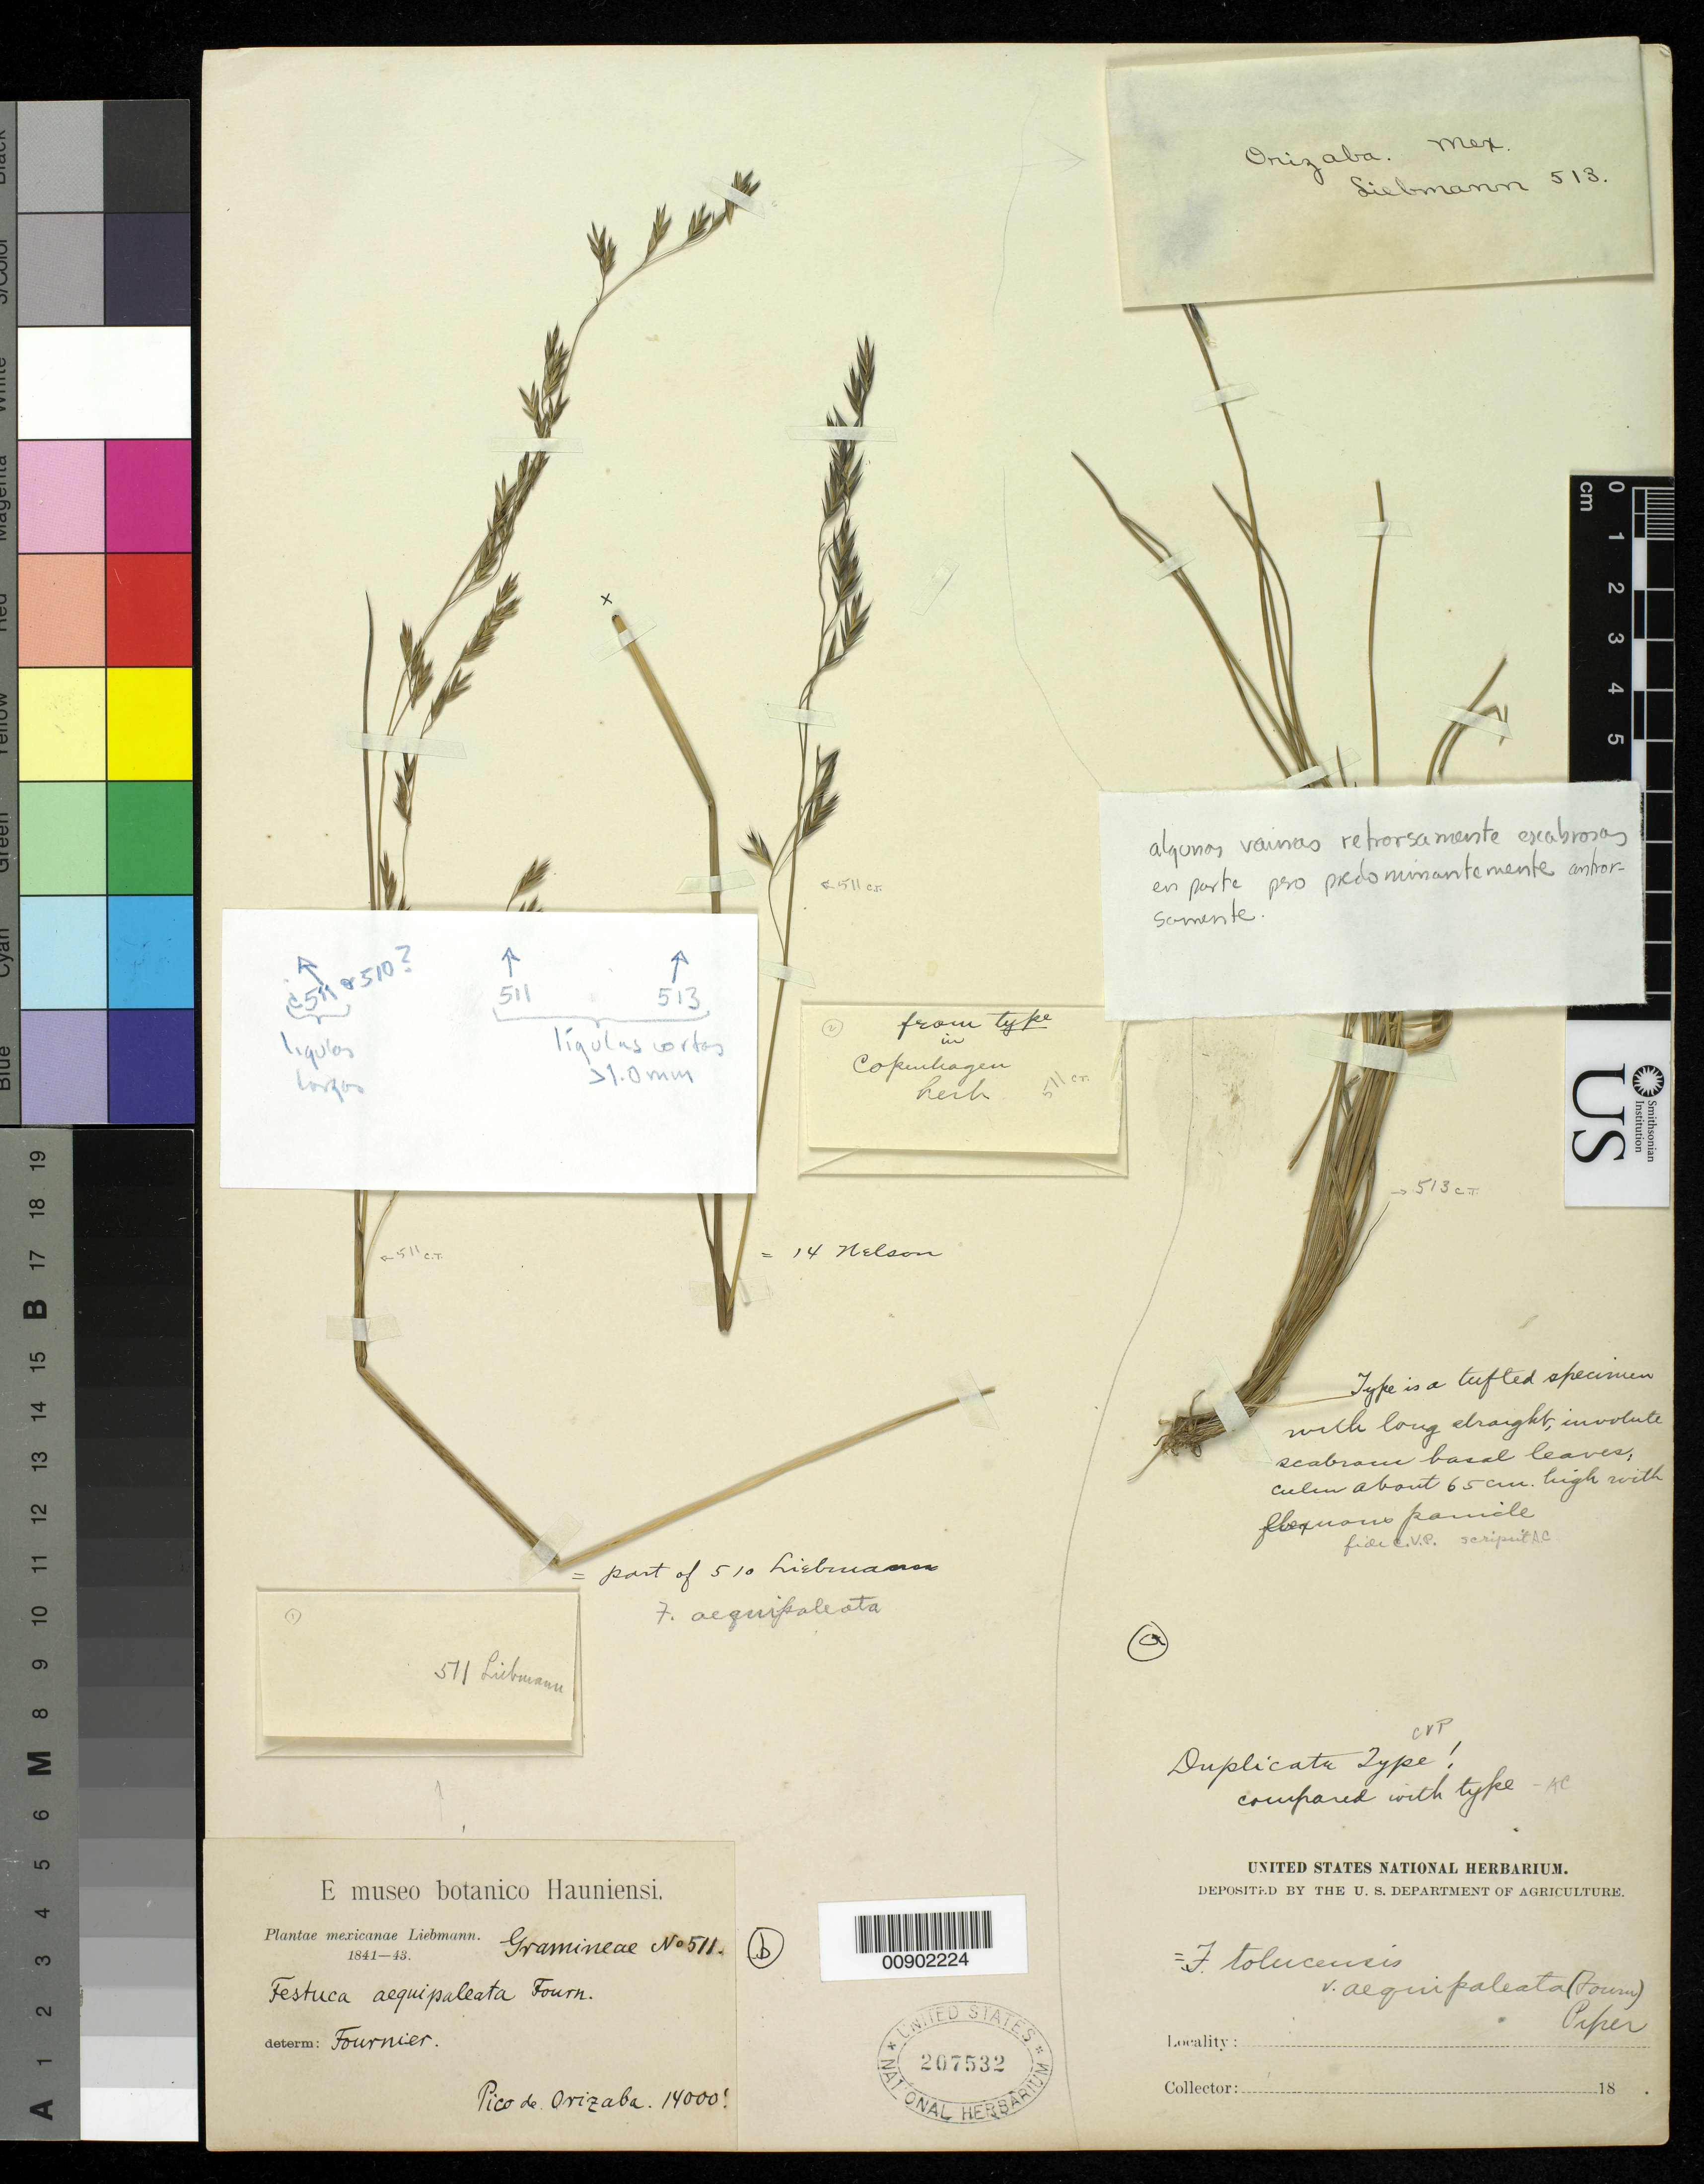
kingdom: Plantae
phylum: Tracheophyta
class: Liliopsida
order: Poales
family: Poaceae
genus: Festuca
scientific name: Festuca aequipaleata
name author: E. Fourn. in Hemsl.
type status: Syntype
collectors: F. M. Liebmann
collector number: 513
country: Mexico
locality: Orizaba.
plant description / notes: Sheet is mounted with 2 collections, Liebman 511 ("b", on left side) and Liebmann 513 ("a", on right side). Lectotype collection is Liebmann 6108 [=511?] as designated by Alexeev, Nov. Sis. Viss. Rast. 21: 47 (1984).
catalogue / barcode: US 207532-2